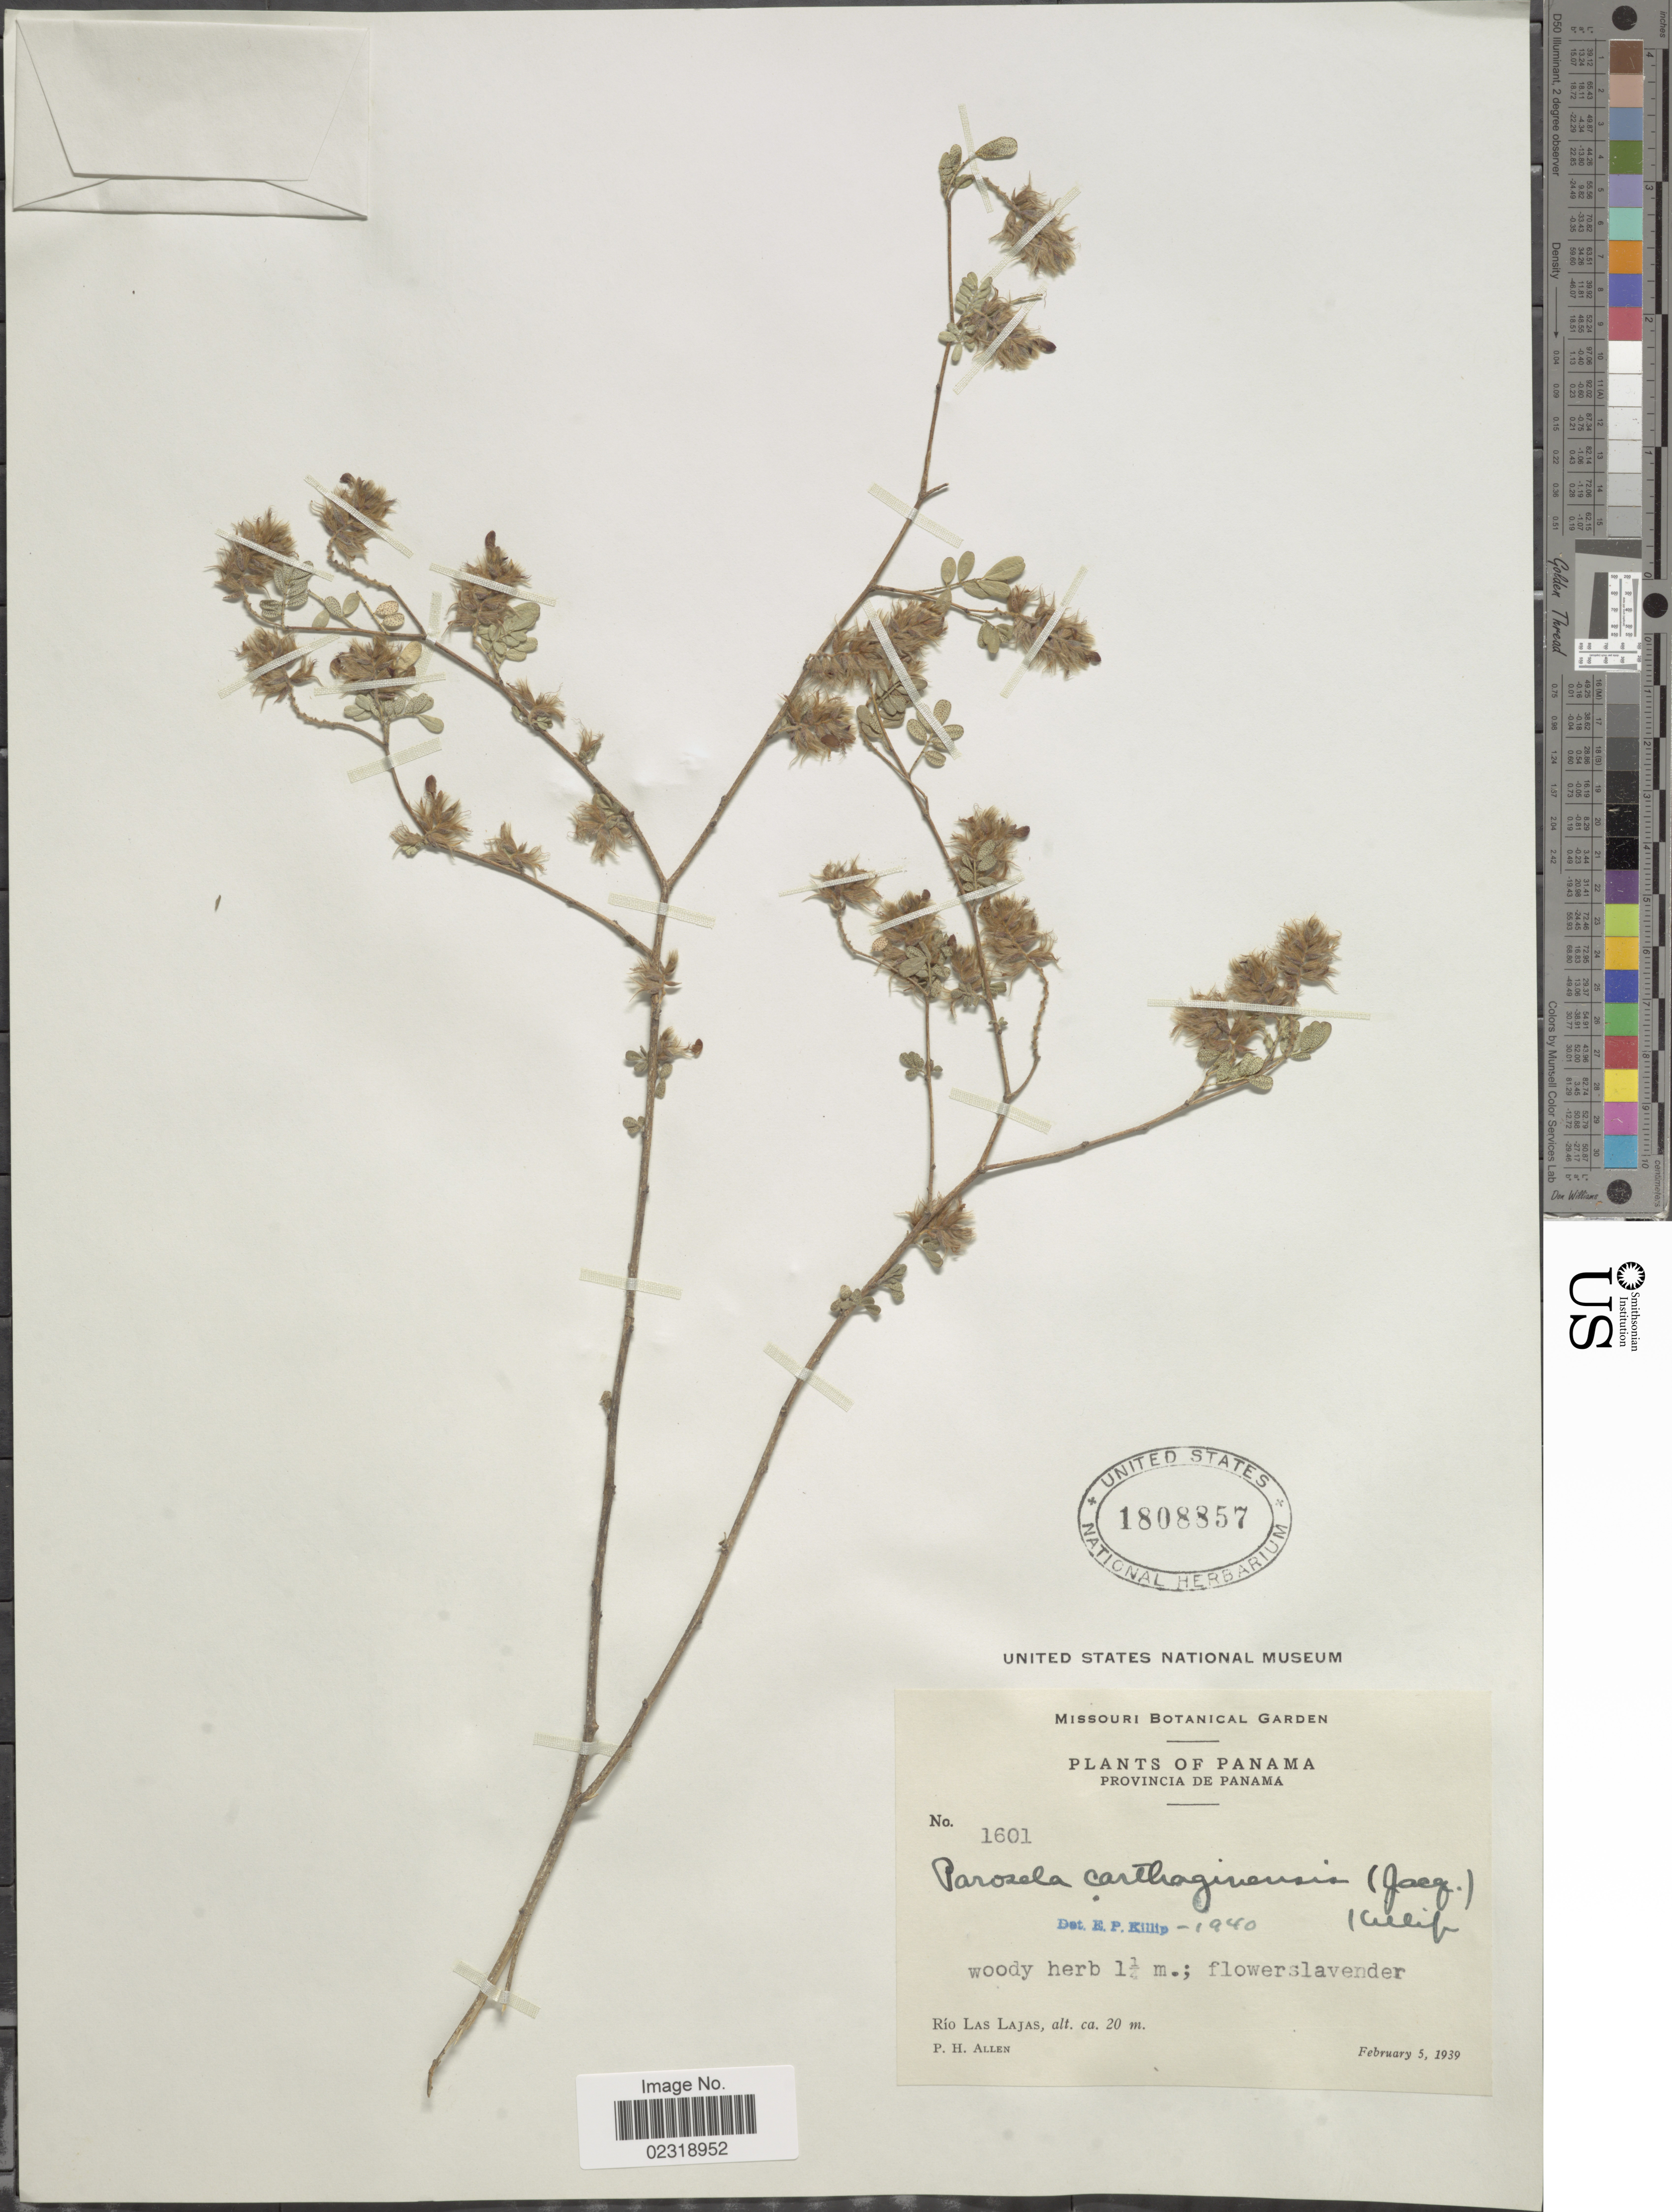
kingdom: Plantae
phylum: Tracheophyta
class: Magnoliopsida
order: Fabales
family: Fabaceae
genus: Dalea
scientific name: Dalea carthagenensis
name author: (Jacq.) J.F. Macbr.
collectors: P. H. Allen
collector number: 1601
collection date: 1939-02-05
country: Panama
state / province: Panamá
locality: Rio Las Lajas.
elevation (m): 20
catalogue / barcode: US 1808857